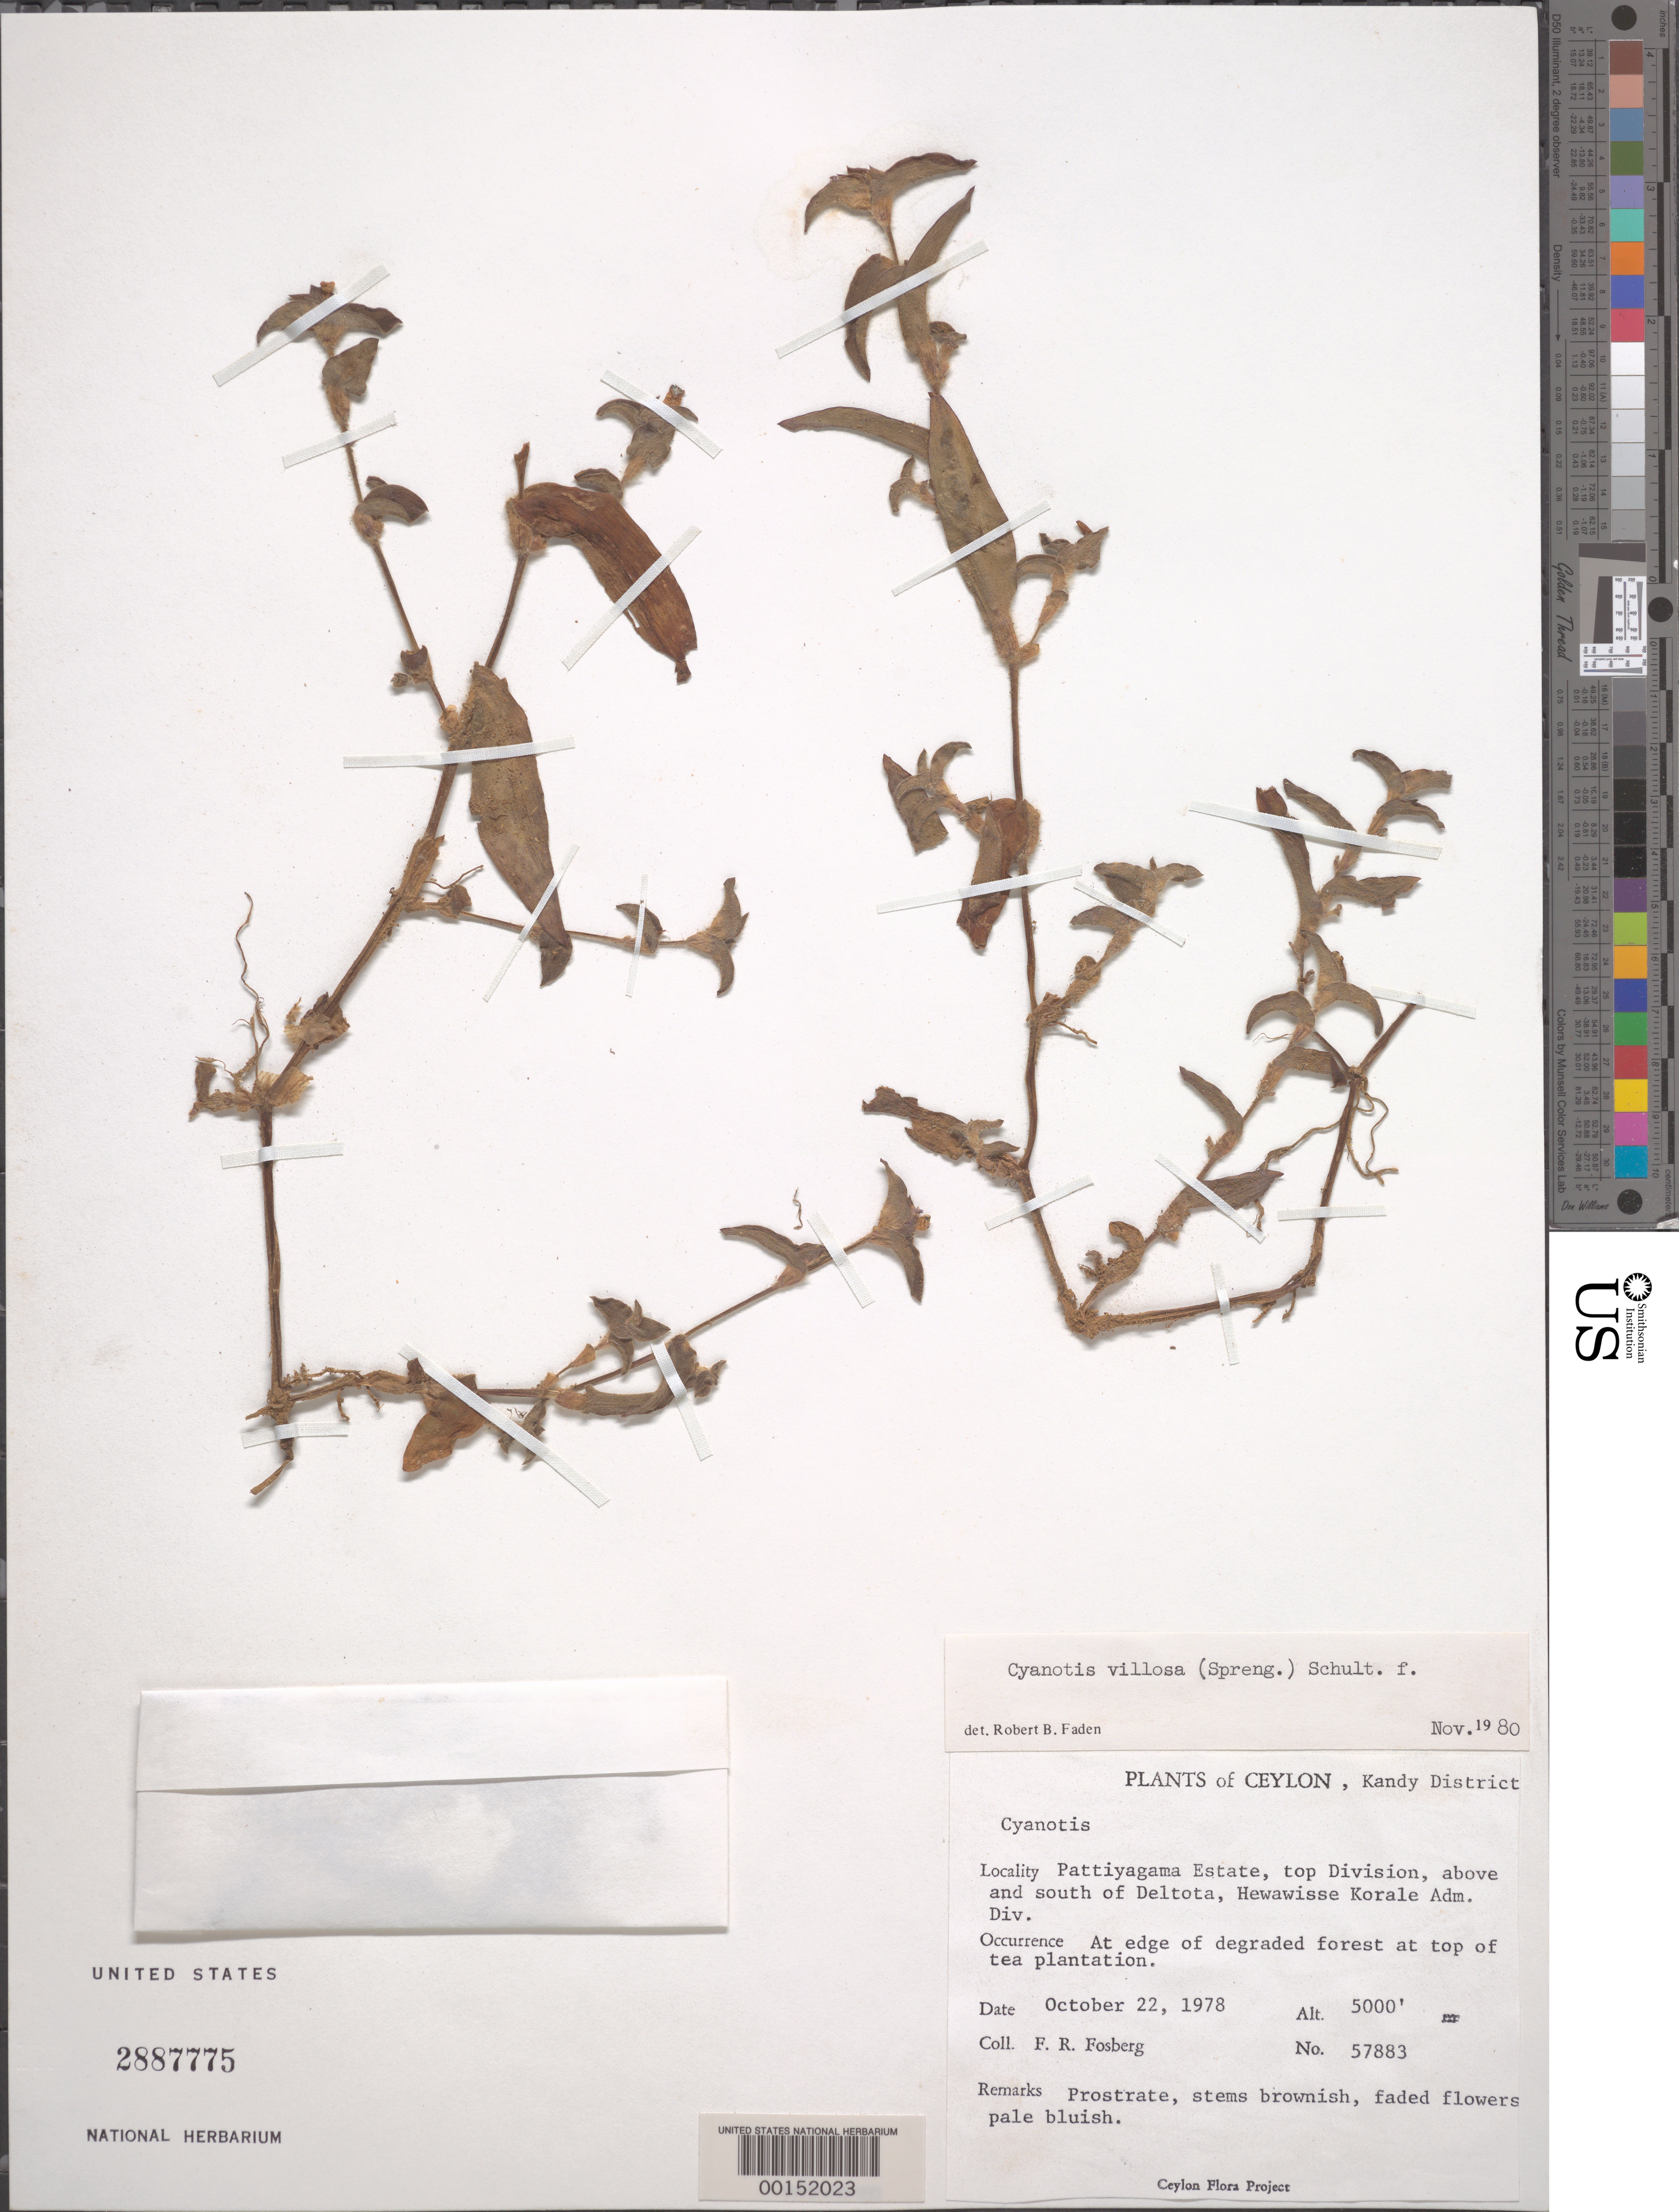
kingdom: Plantae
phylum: Tracheophyta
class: Liliopsida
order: Commelinales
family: Commelinaceae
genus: Cyanotis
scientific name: Cyanotis villosa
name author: (Spreng.) Schult. & Schult. f.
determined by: Faden, Robert B., (US), Smithsonian Institution - National Museum of Natural History (UNITED STATES)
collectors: F. R. Fosberg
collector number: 57883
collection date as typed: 22 Oct 1978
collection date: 1978-10-22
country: Sri Lanka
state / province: Central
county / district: Kandy Dist.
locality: Pattiyagama estate, hewawisse korale adm.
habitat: Degraded forest, tea plantation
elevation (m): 1525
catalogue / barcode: US 2887775